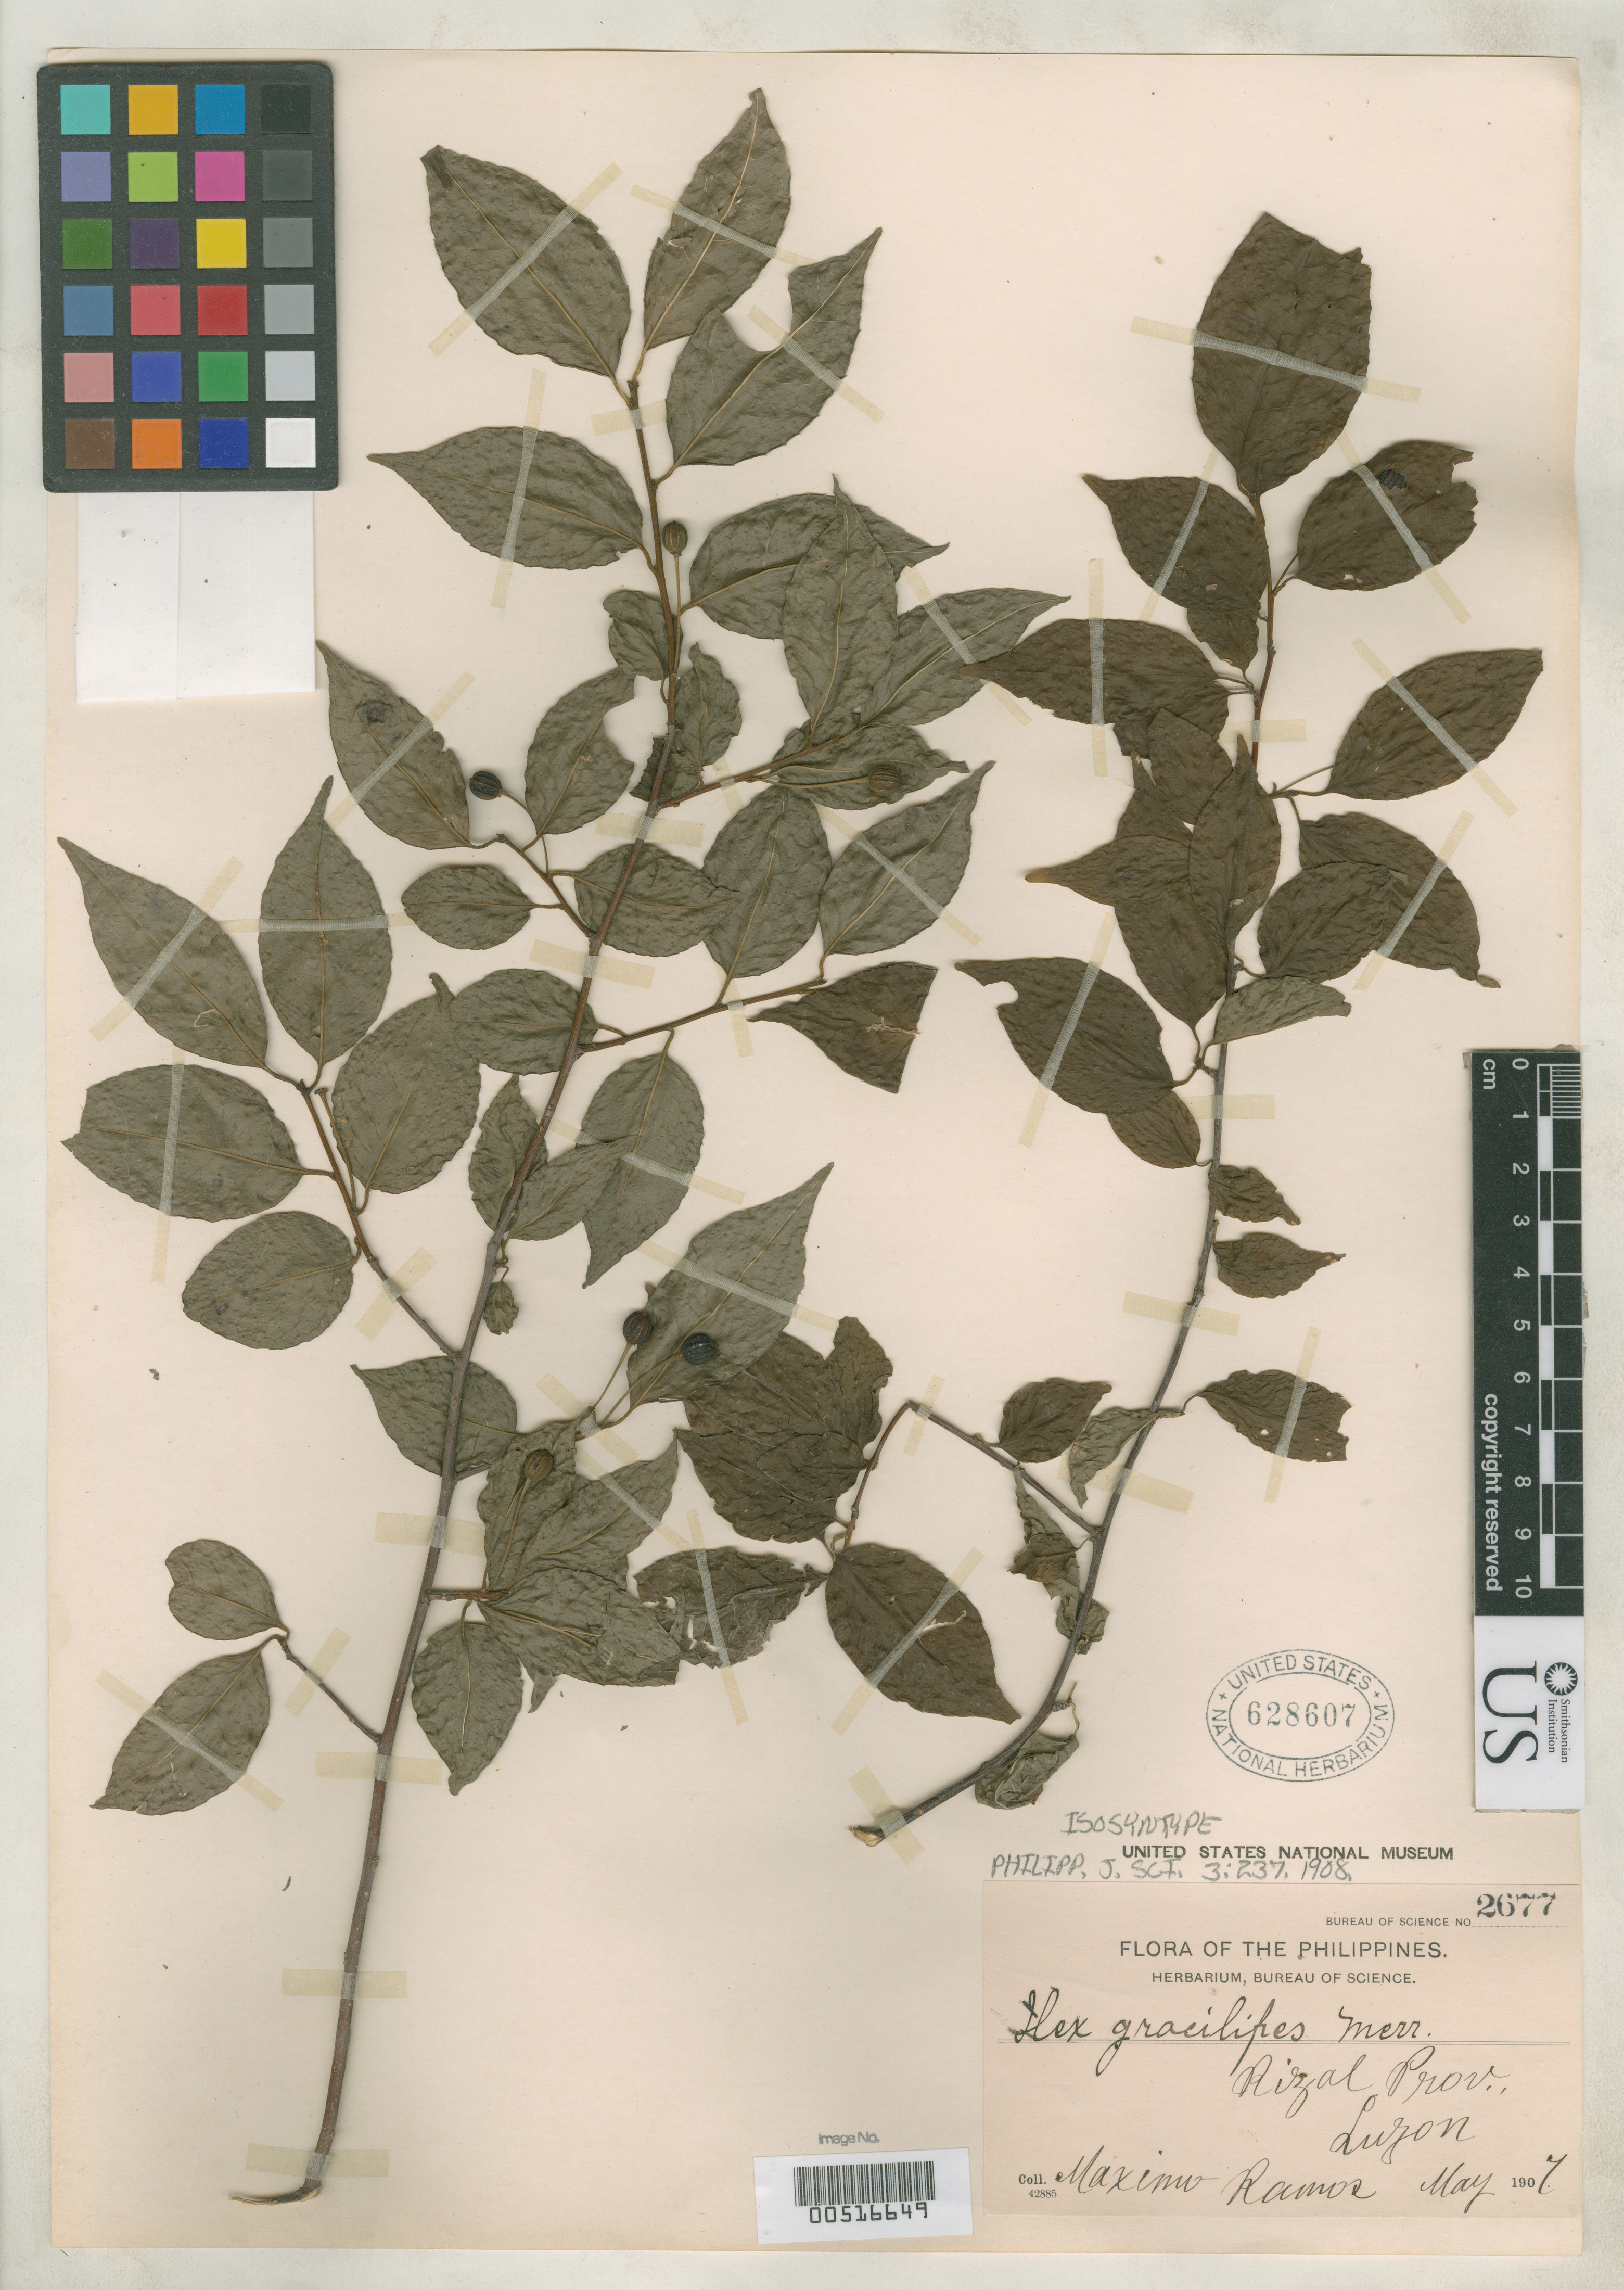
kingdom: Plantae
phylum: Tracheophyta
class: Magnoliopsida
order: Aquifoliales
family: Aquifoliaceae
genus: Ilex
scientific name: Ilex gracilipes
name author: Merr.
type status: Isosyntype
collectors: M. Ramos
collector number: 2677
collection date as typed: May 1907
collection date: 1907-05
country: Philippines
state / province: Calabarzon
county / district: Rizal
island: Luzon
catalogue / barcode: US 628607